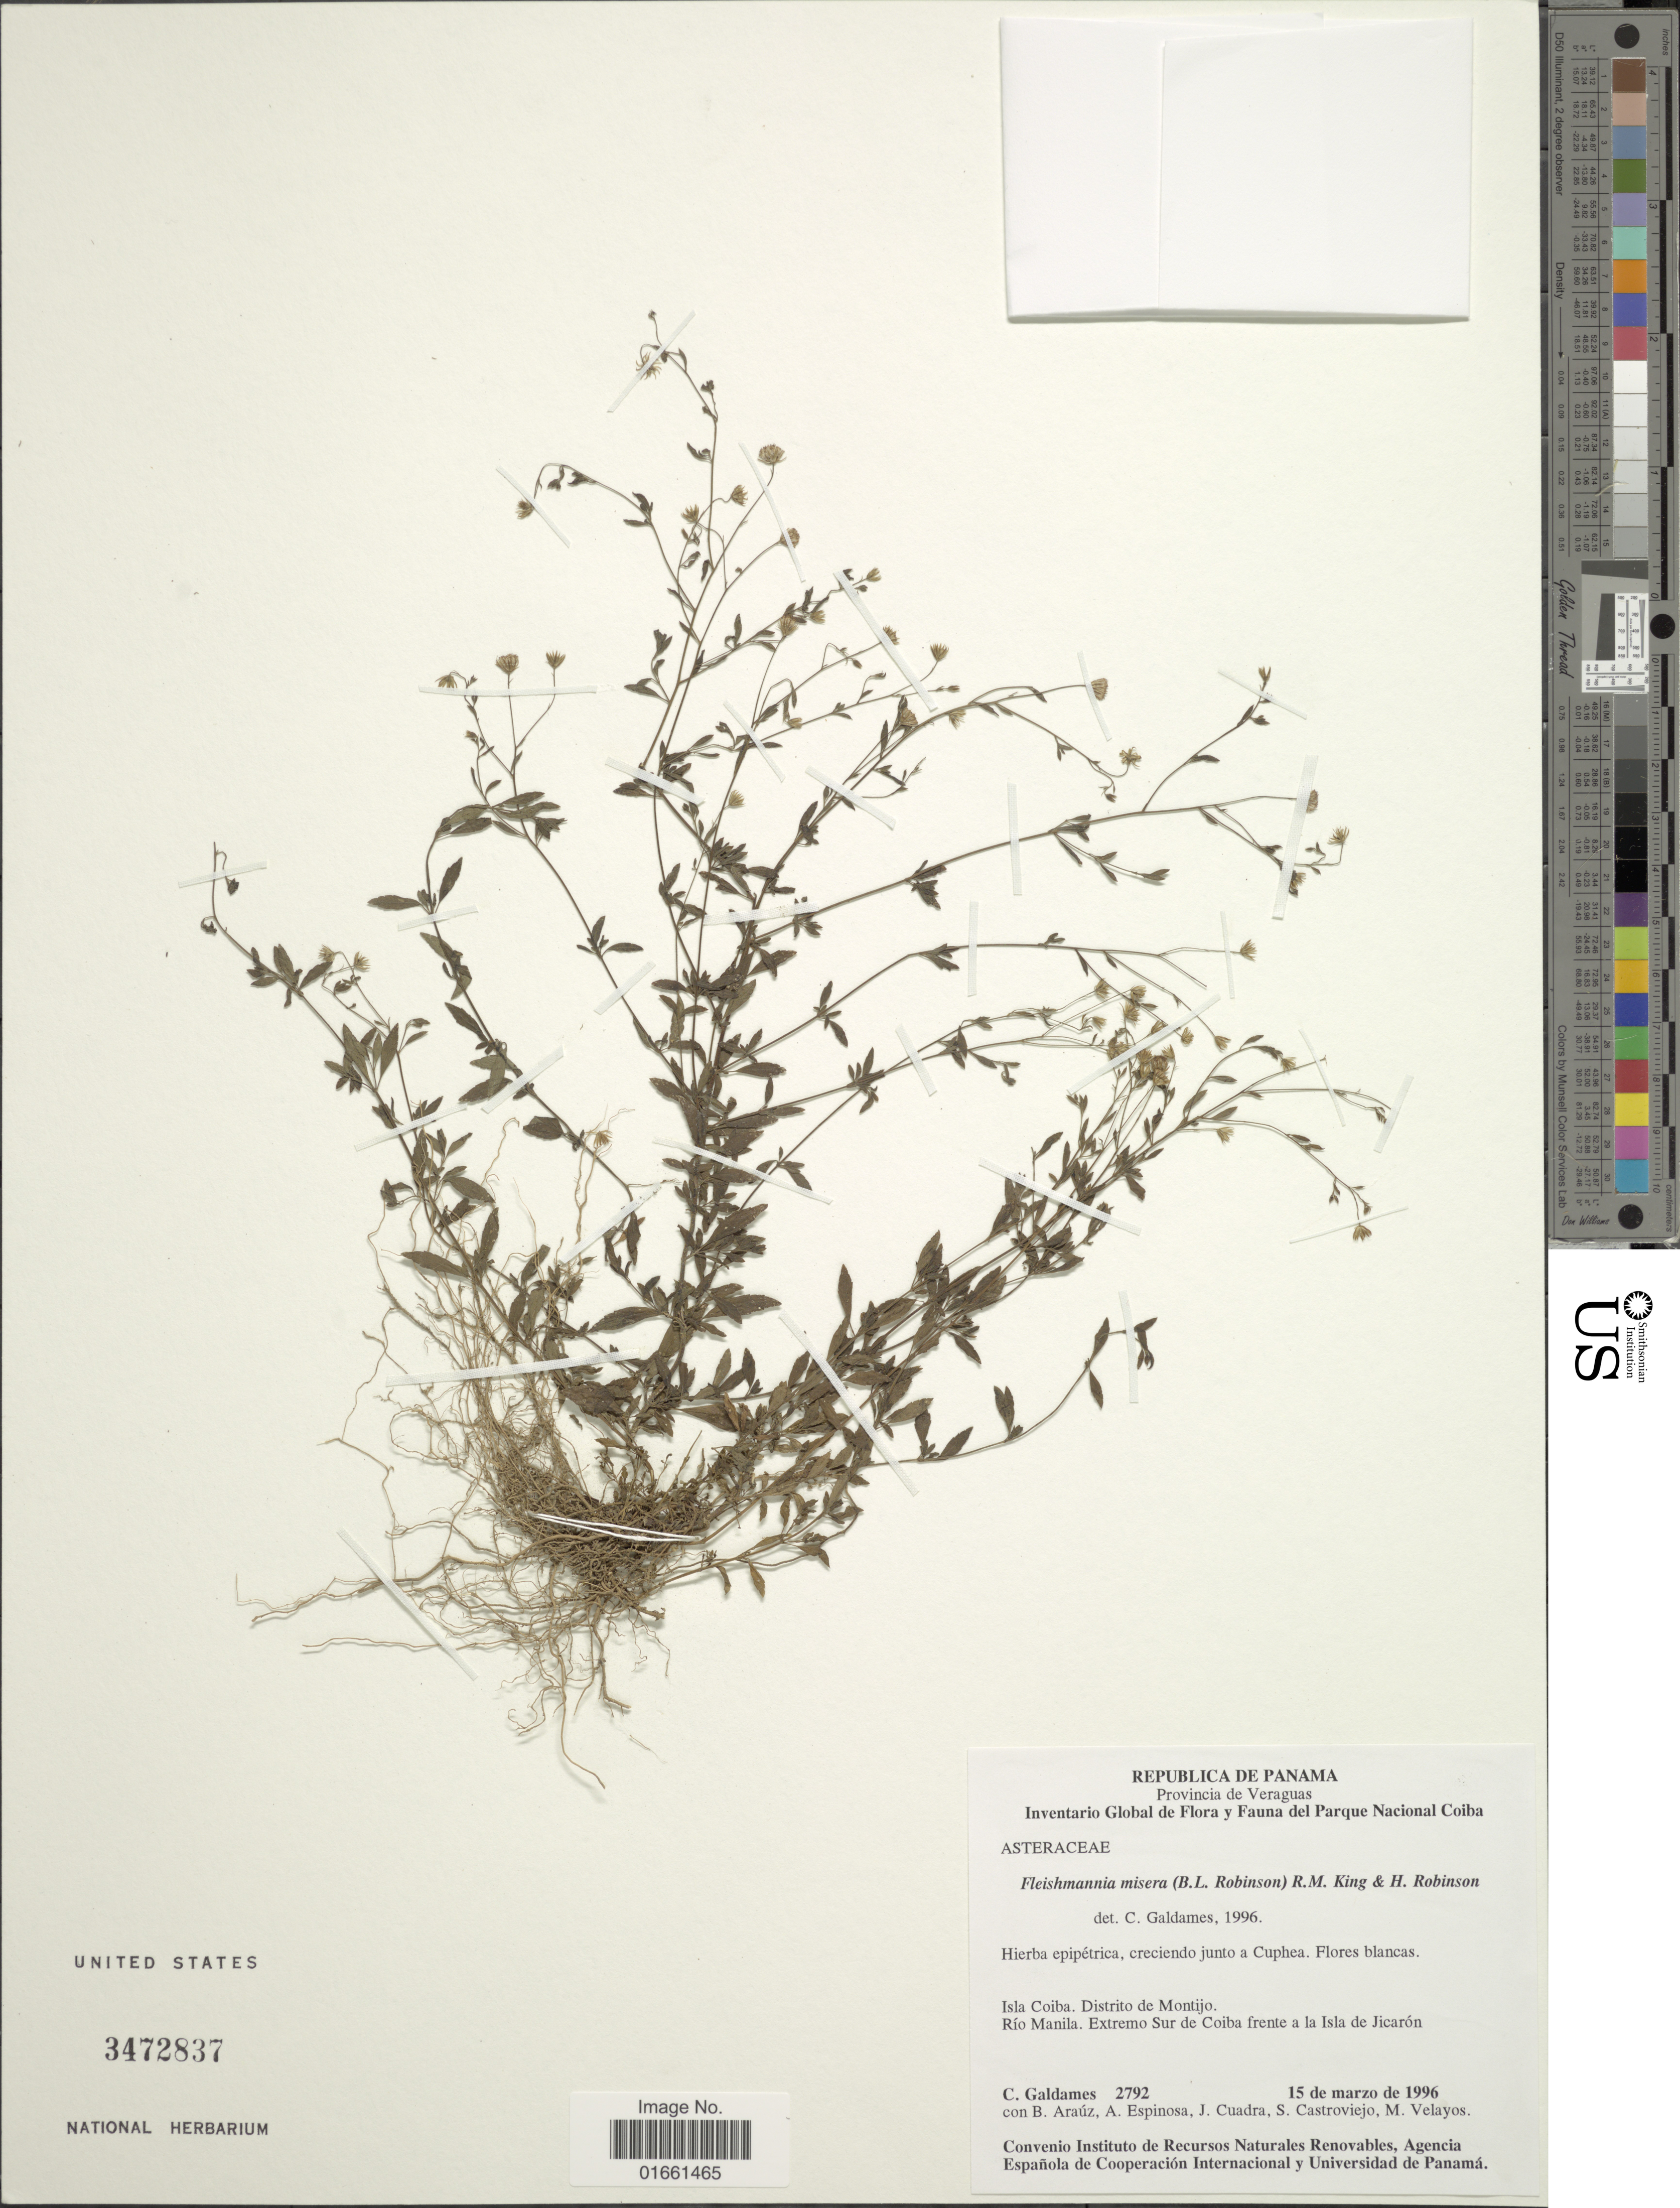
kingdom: Plantae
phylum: Tracheophyta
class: Magnoliopsida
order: Asterales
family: Asteraceae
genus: Fleischmannia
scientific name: Fleischmannia misera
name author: (B.L. Rob.) R.M. King & H. Rob.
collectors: C. Galdames, B. Araúz, A. Espinosa, J. Cuadra & et al.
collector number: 2792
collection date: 1996-03-16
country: Panama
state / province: Veraguas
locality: Provincia de Veraguas, Isla Coiba, Distrito de Montijo, Rio Manila Extremo Sur de Coiba frente a la Isla de Jicaron.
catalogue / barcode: US 3472837